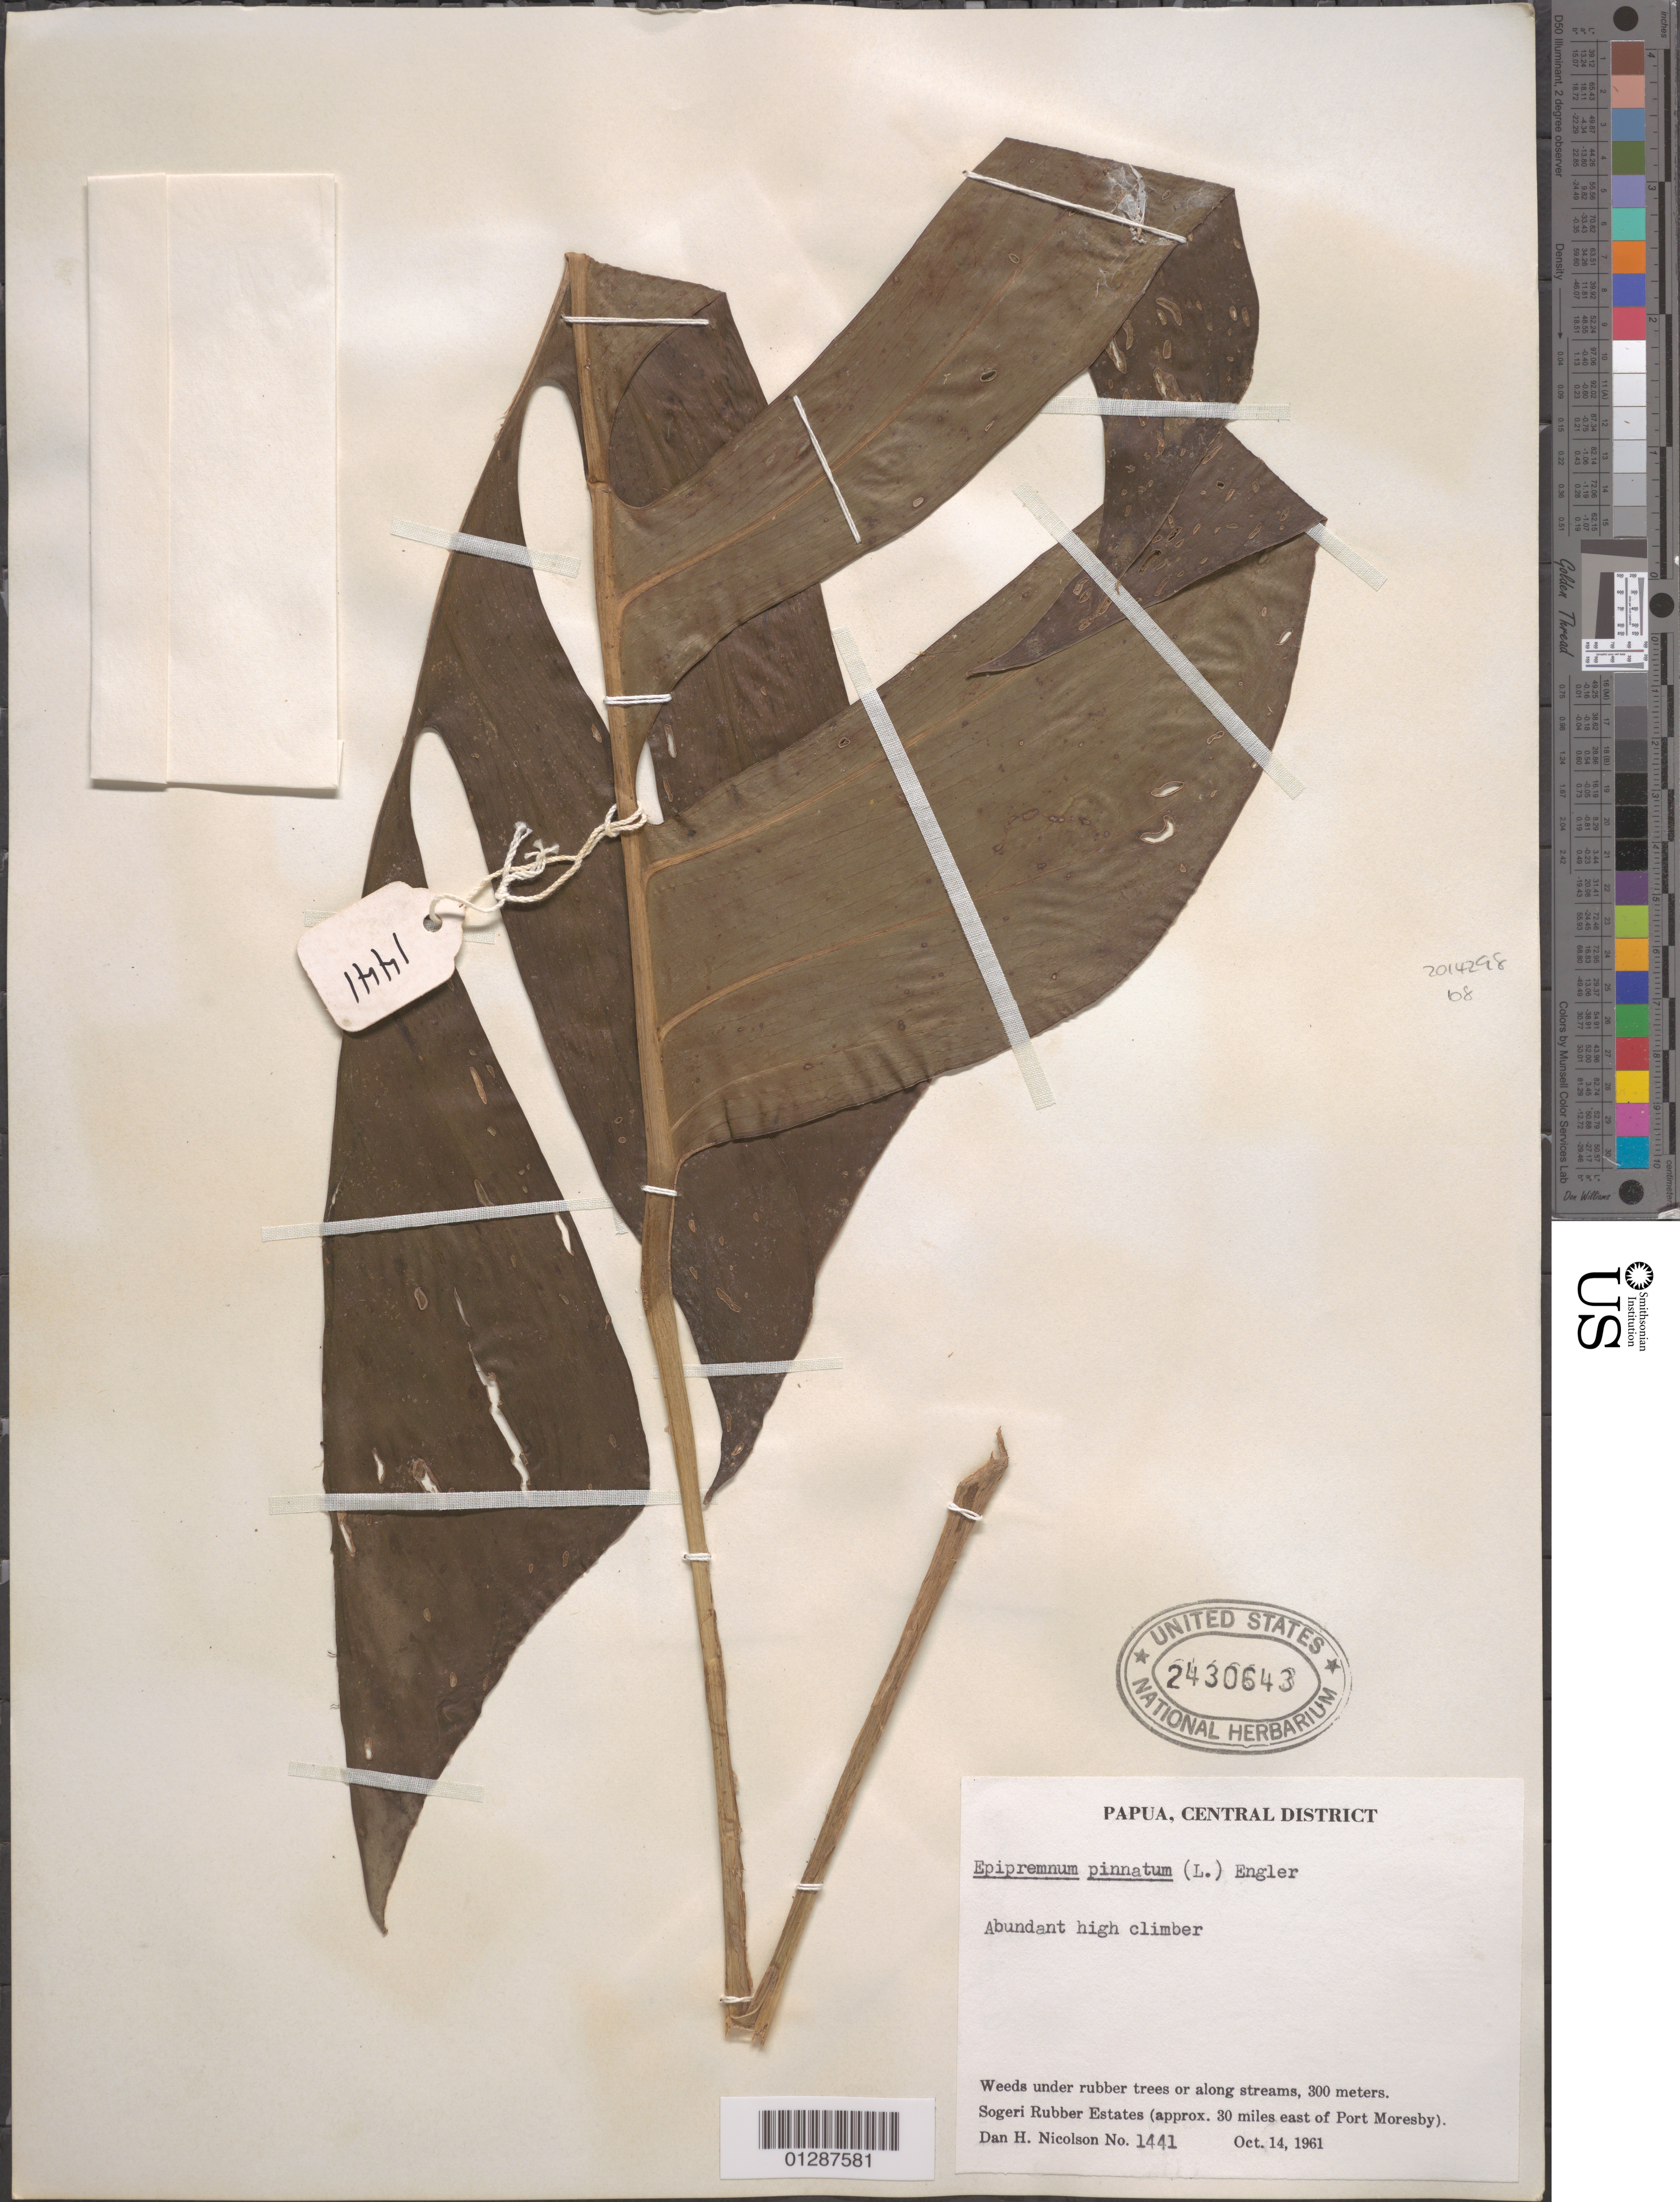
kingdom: Plantae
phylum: Tracheophyta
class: Liliopsida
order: Alismatales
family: Araceae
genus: Epipremnum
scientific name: Epipremnum pinnatum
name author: (L.) Engl.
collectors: D. H. Nicolson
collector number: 1441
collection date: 1961-10-14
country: Papua New Guinea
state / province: Central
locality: Papua, Central District. Sogeri Rubber Estates (approx. 30 miles east of Port Moresby).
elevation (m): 300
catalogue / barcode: US 2430643